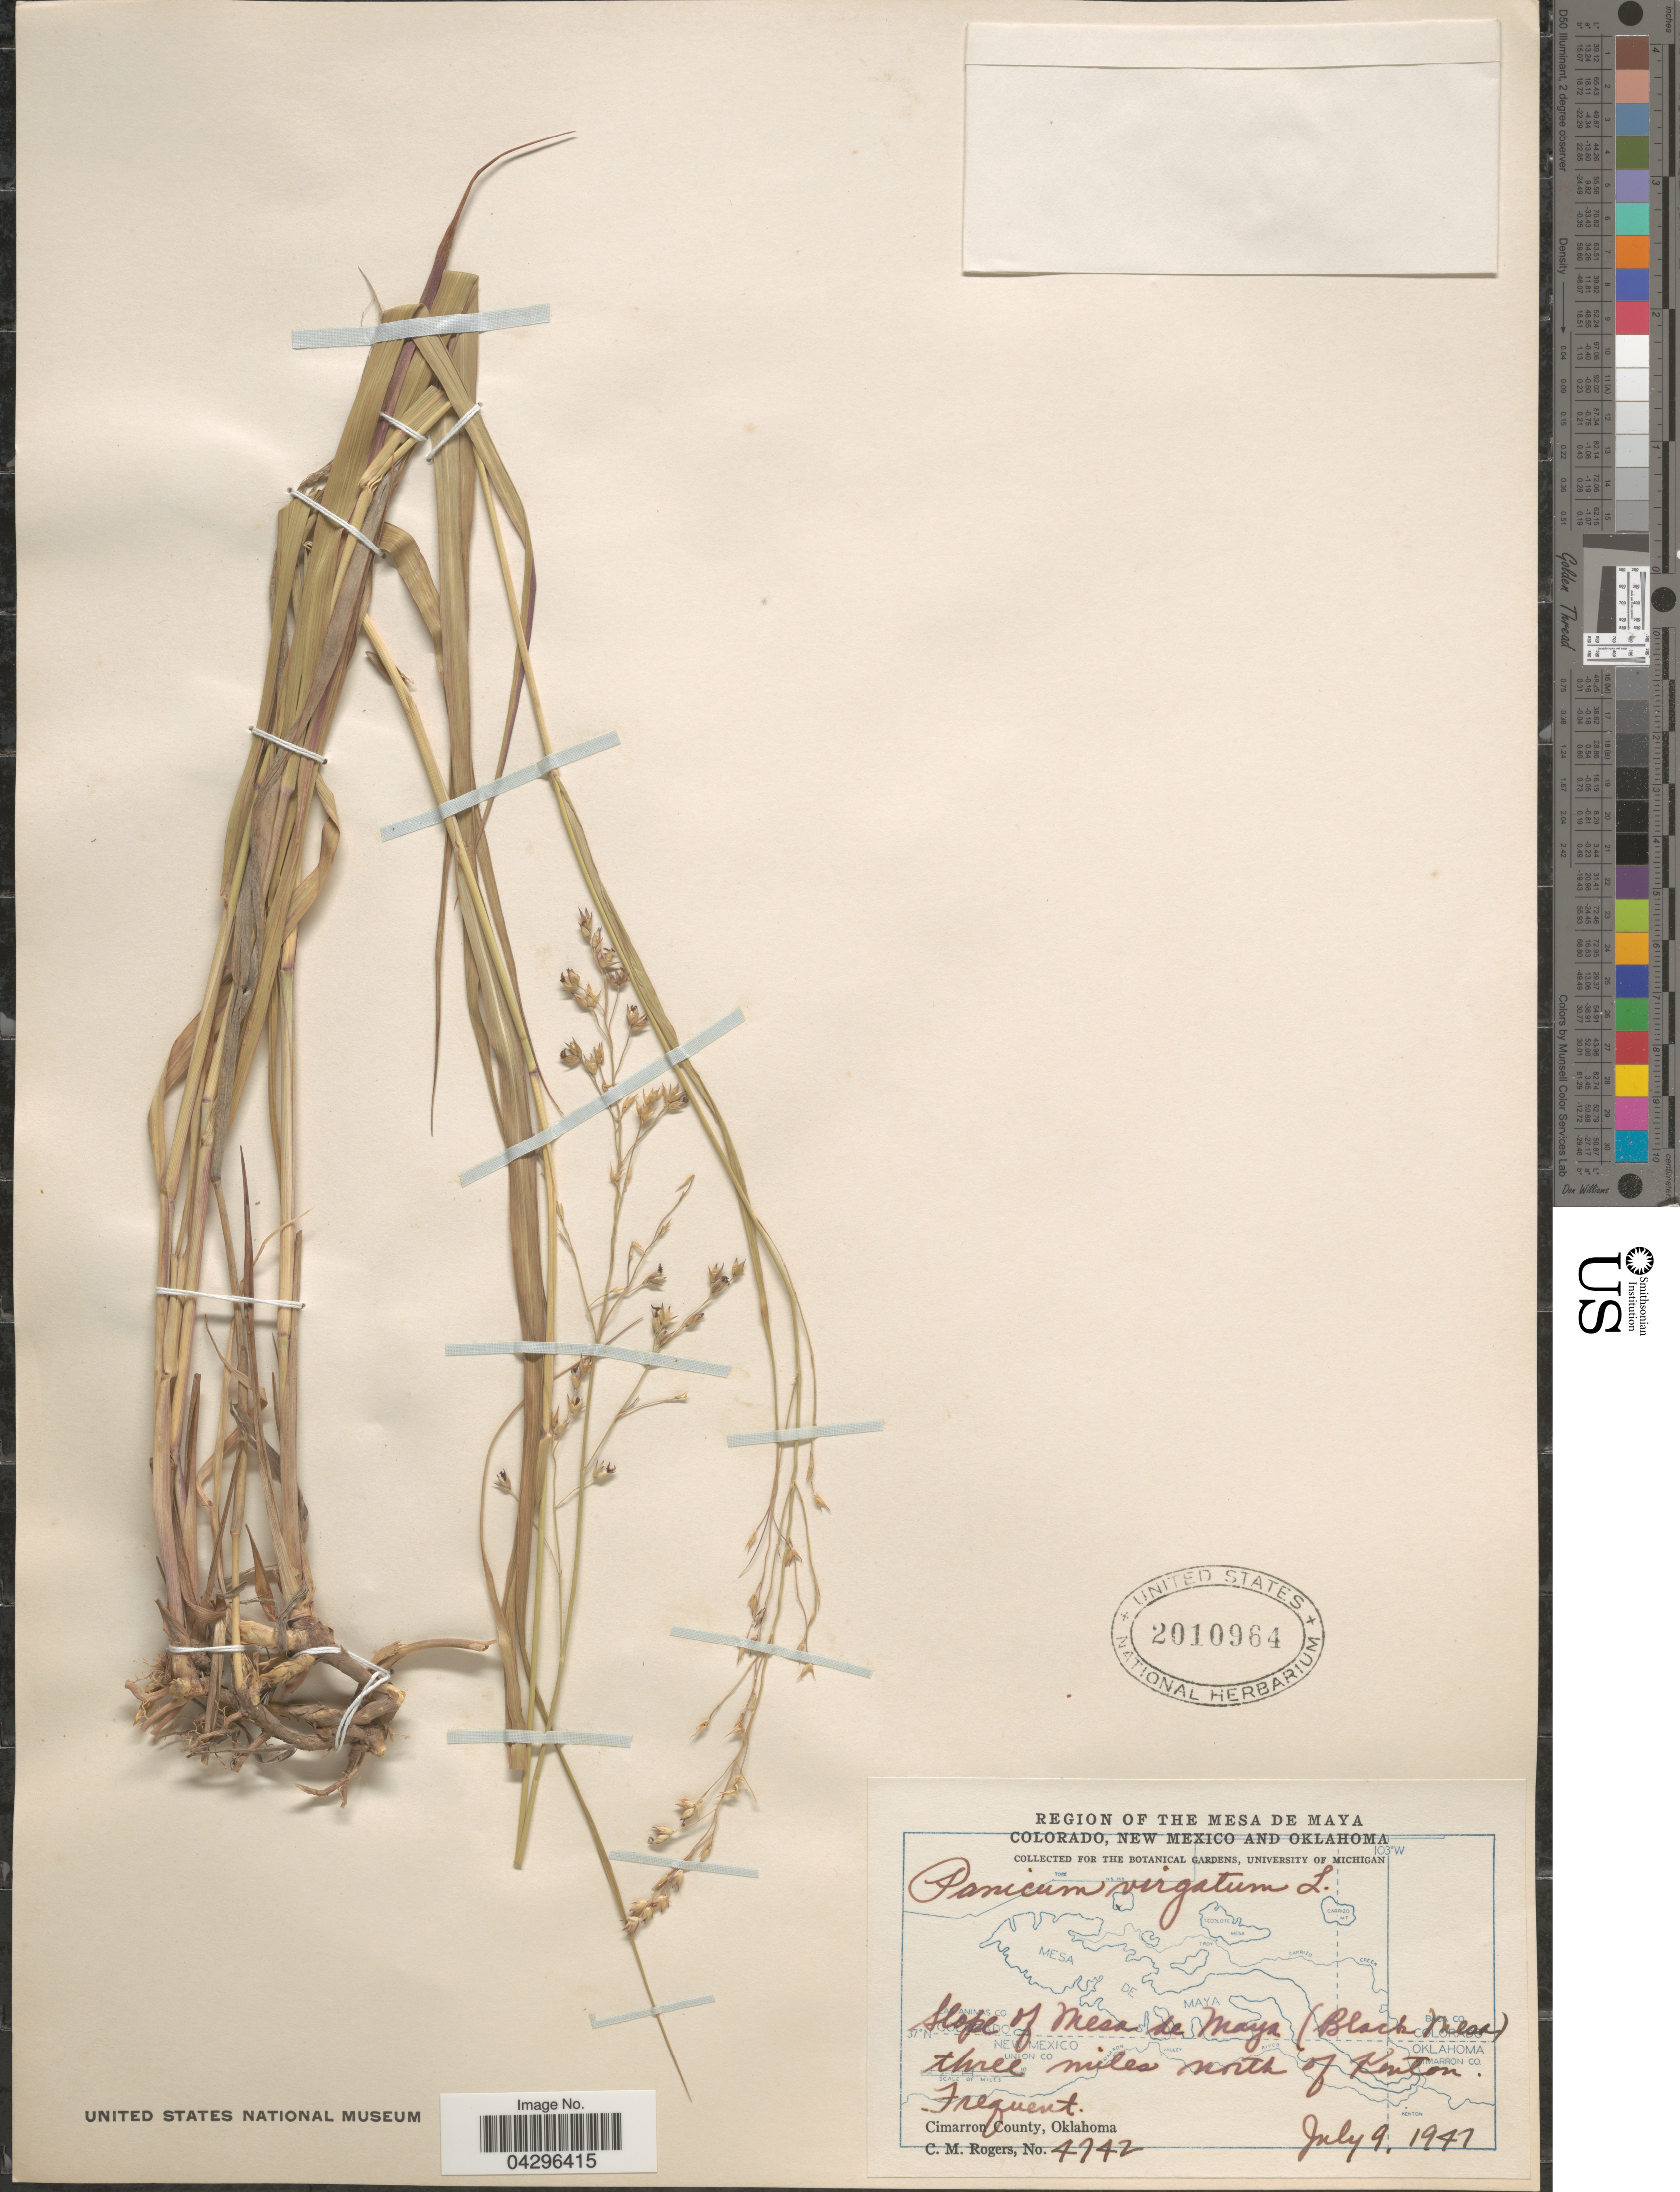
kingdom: Plantae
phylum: Tracheophyta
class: Liliopsida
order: Poales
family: Poaceae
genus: Panicum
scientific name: Panicum virgatum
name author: L.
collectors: C. M. Rogers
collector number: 4742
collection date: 1947-07-09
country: United States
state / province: Oklahoma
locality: Region Of The Mesa De Maya. Slppe of Mesa de Maya (Black Mesa) three miles north of Kwnton. Cimarron County.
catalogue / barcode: US 2010964